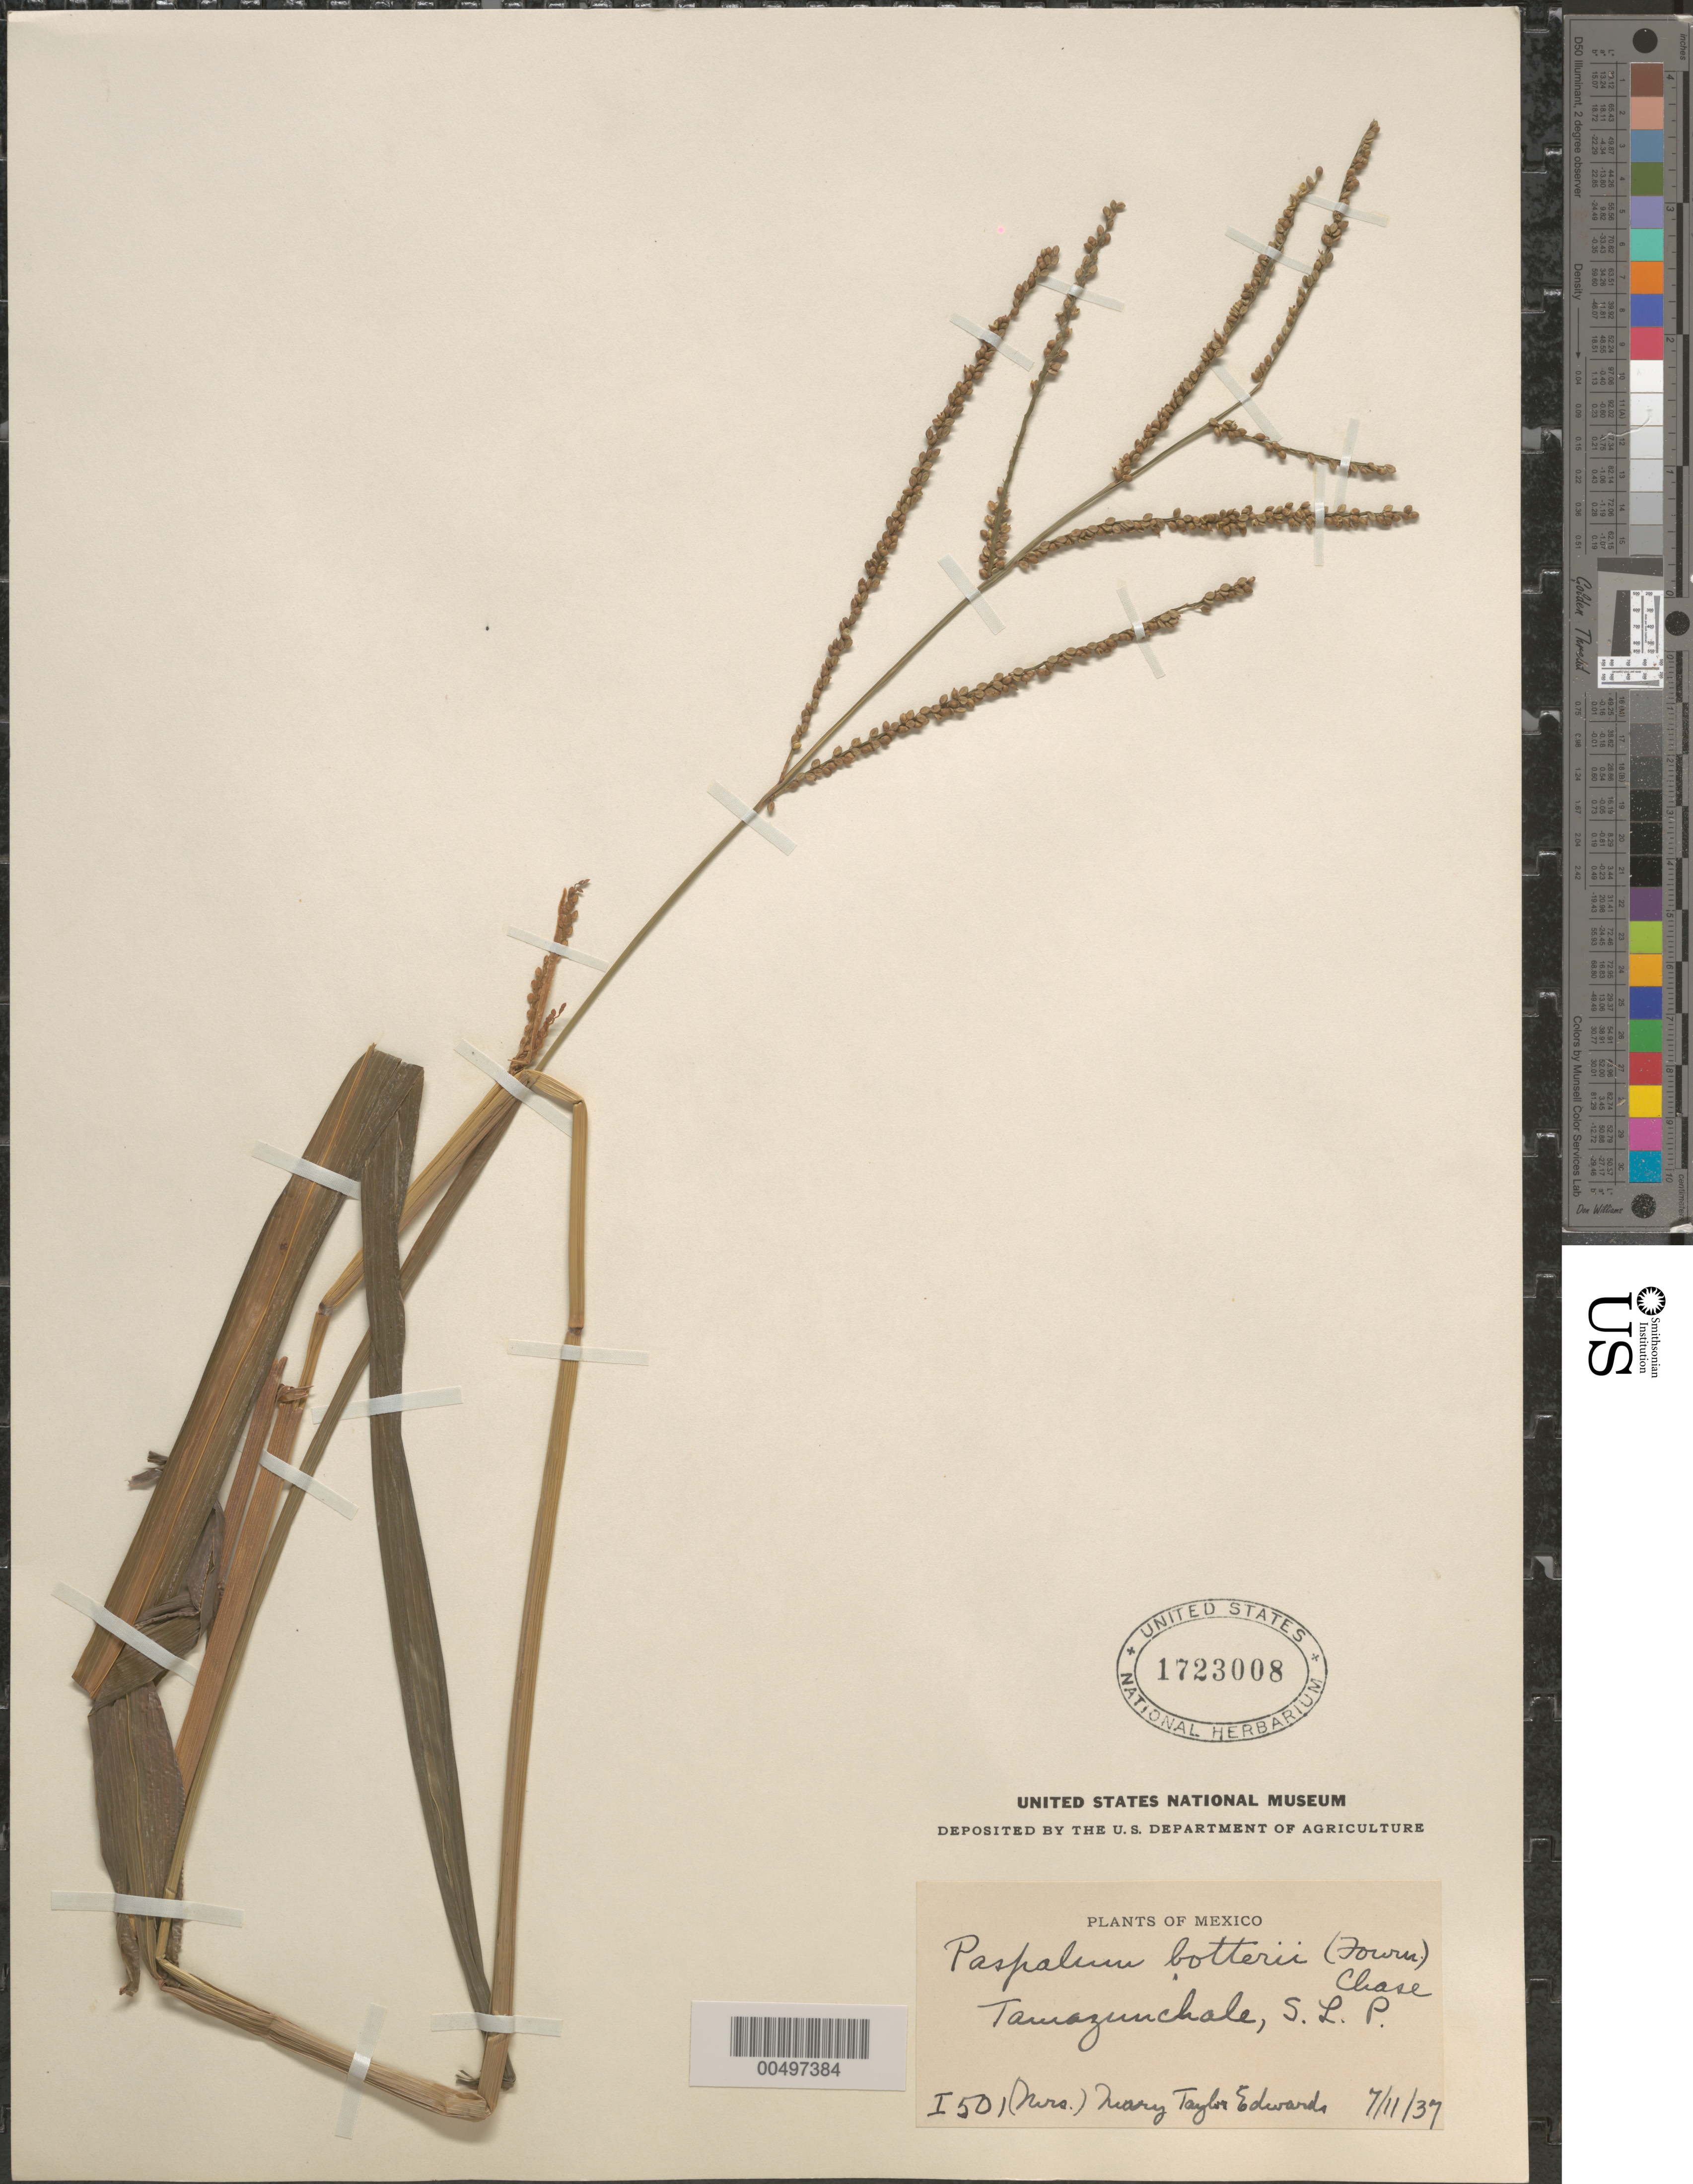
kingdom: Plantae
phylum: Tracheophyta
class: Liliopsida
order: Poales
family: Poaceae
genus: Paspalum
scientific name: Paspalum botteri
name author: (E. Fourn.) Chase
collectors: M. Edwards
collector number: I501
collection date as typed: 11 Jul 1937 or 7 Nov 1937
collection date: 1937-07-11 or 1937-11-07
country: Mexico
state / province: San Luis Potosi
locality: Tamazunchale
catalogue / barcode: US 1723008